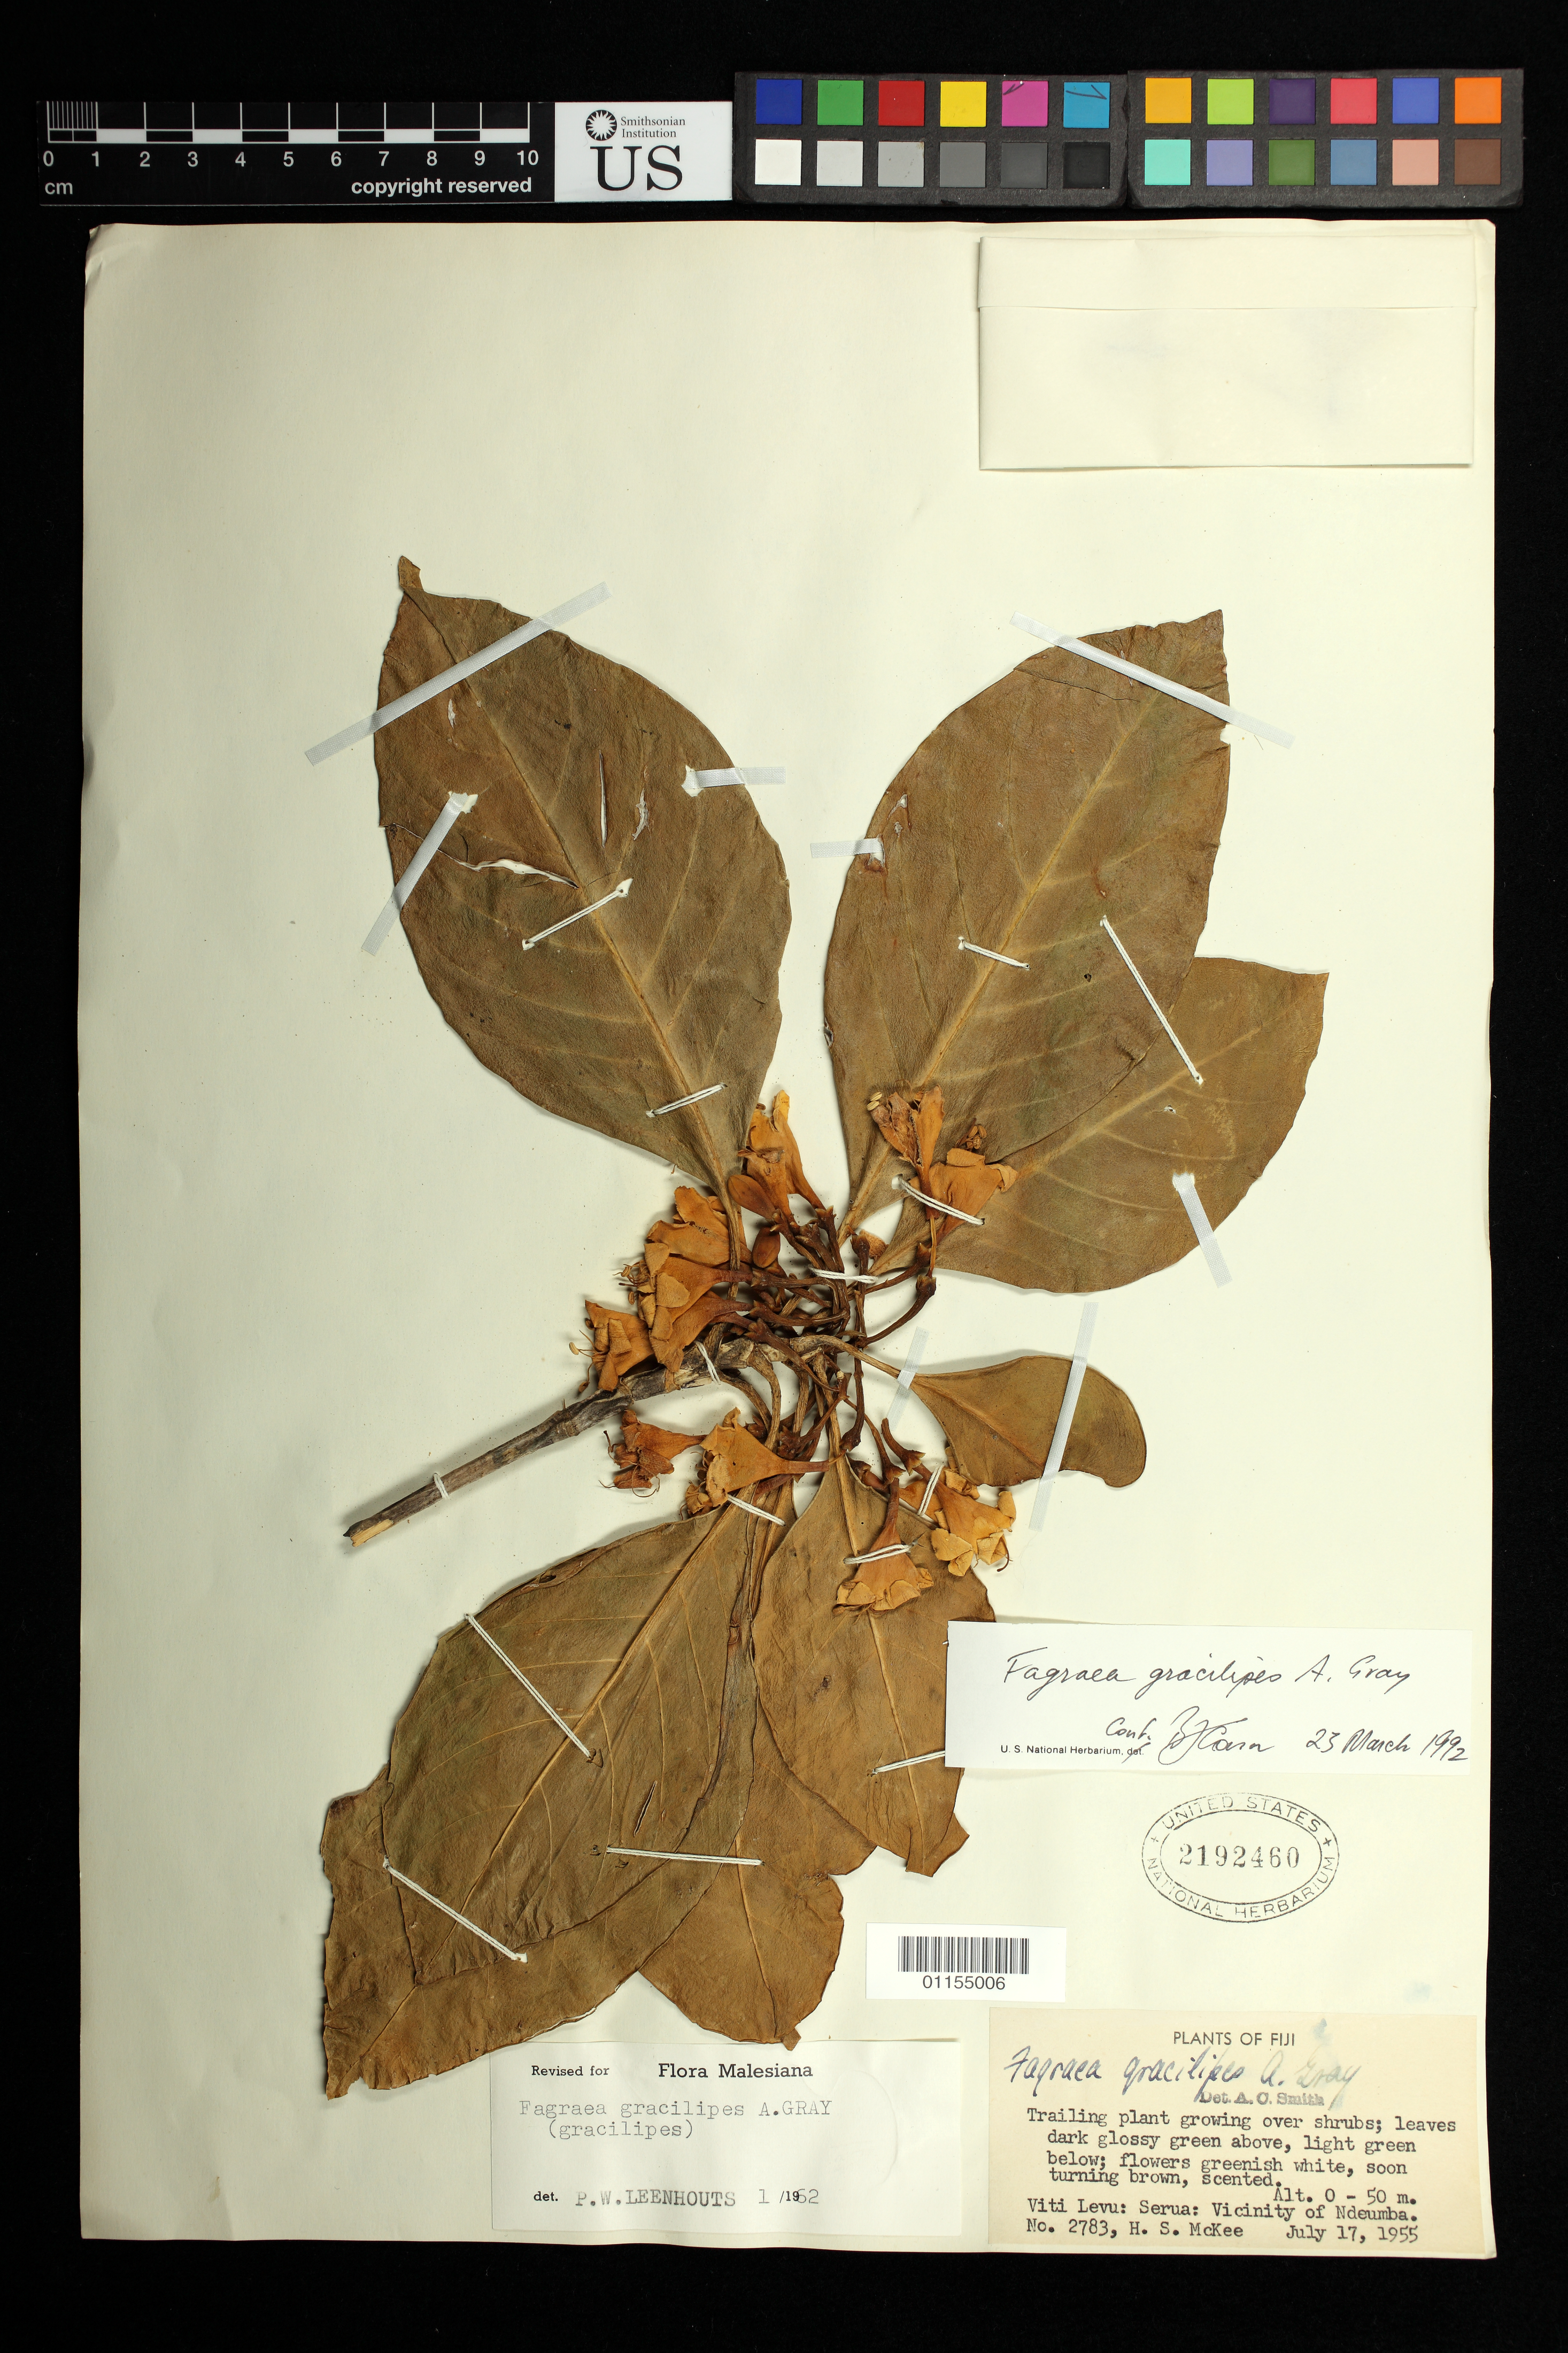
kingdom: Plantae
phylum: Tracheophyta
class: Magnoliopsida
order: Gentianales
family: Gentianaceae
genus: Fagraea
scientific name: Fagraea gracilipes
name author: A. Gray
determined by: Conn, B. J.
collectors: H. S. McKee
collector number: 2783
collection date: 1955-07-17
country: Fiji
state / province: Serua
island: Viti Levu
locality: Vicinity of Ndeumba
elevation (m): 0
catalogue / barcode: US 2192460